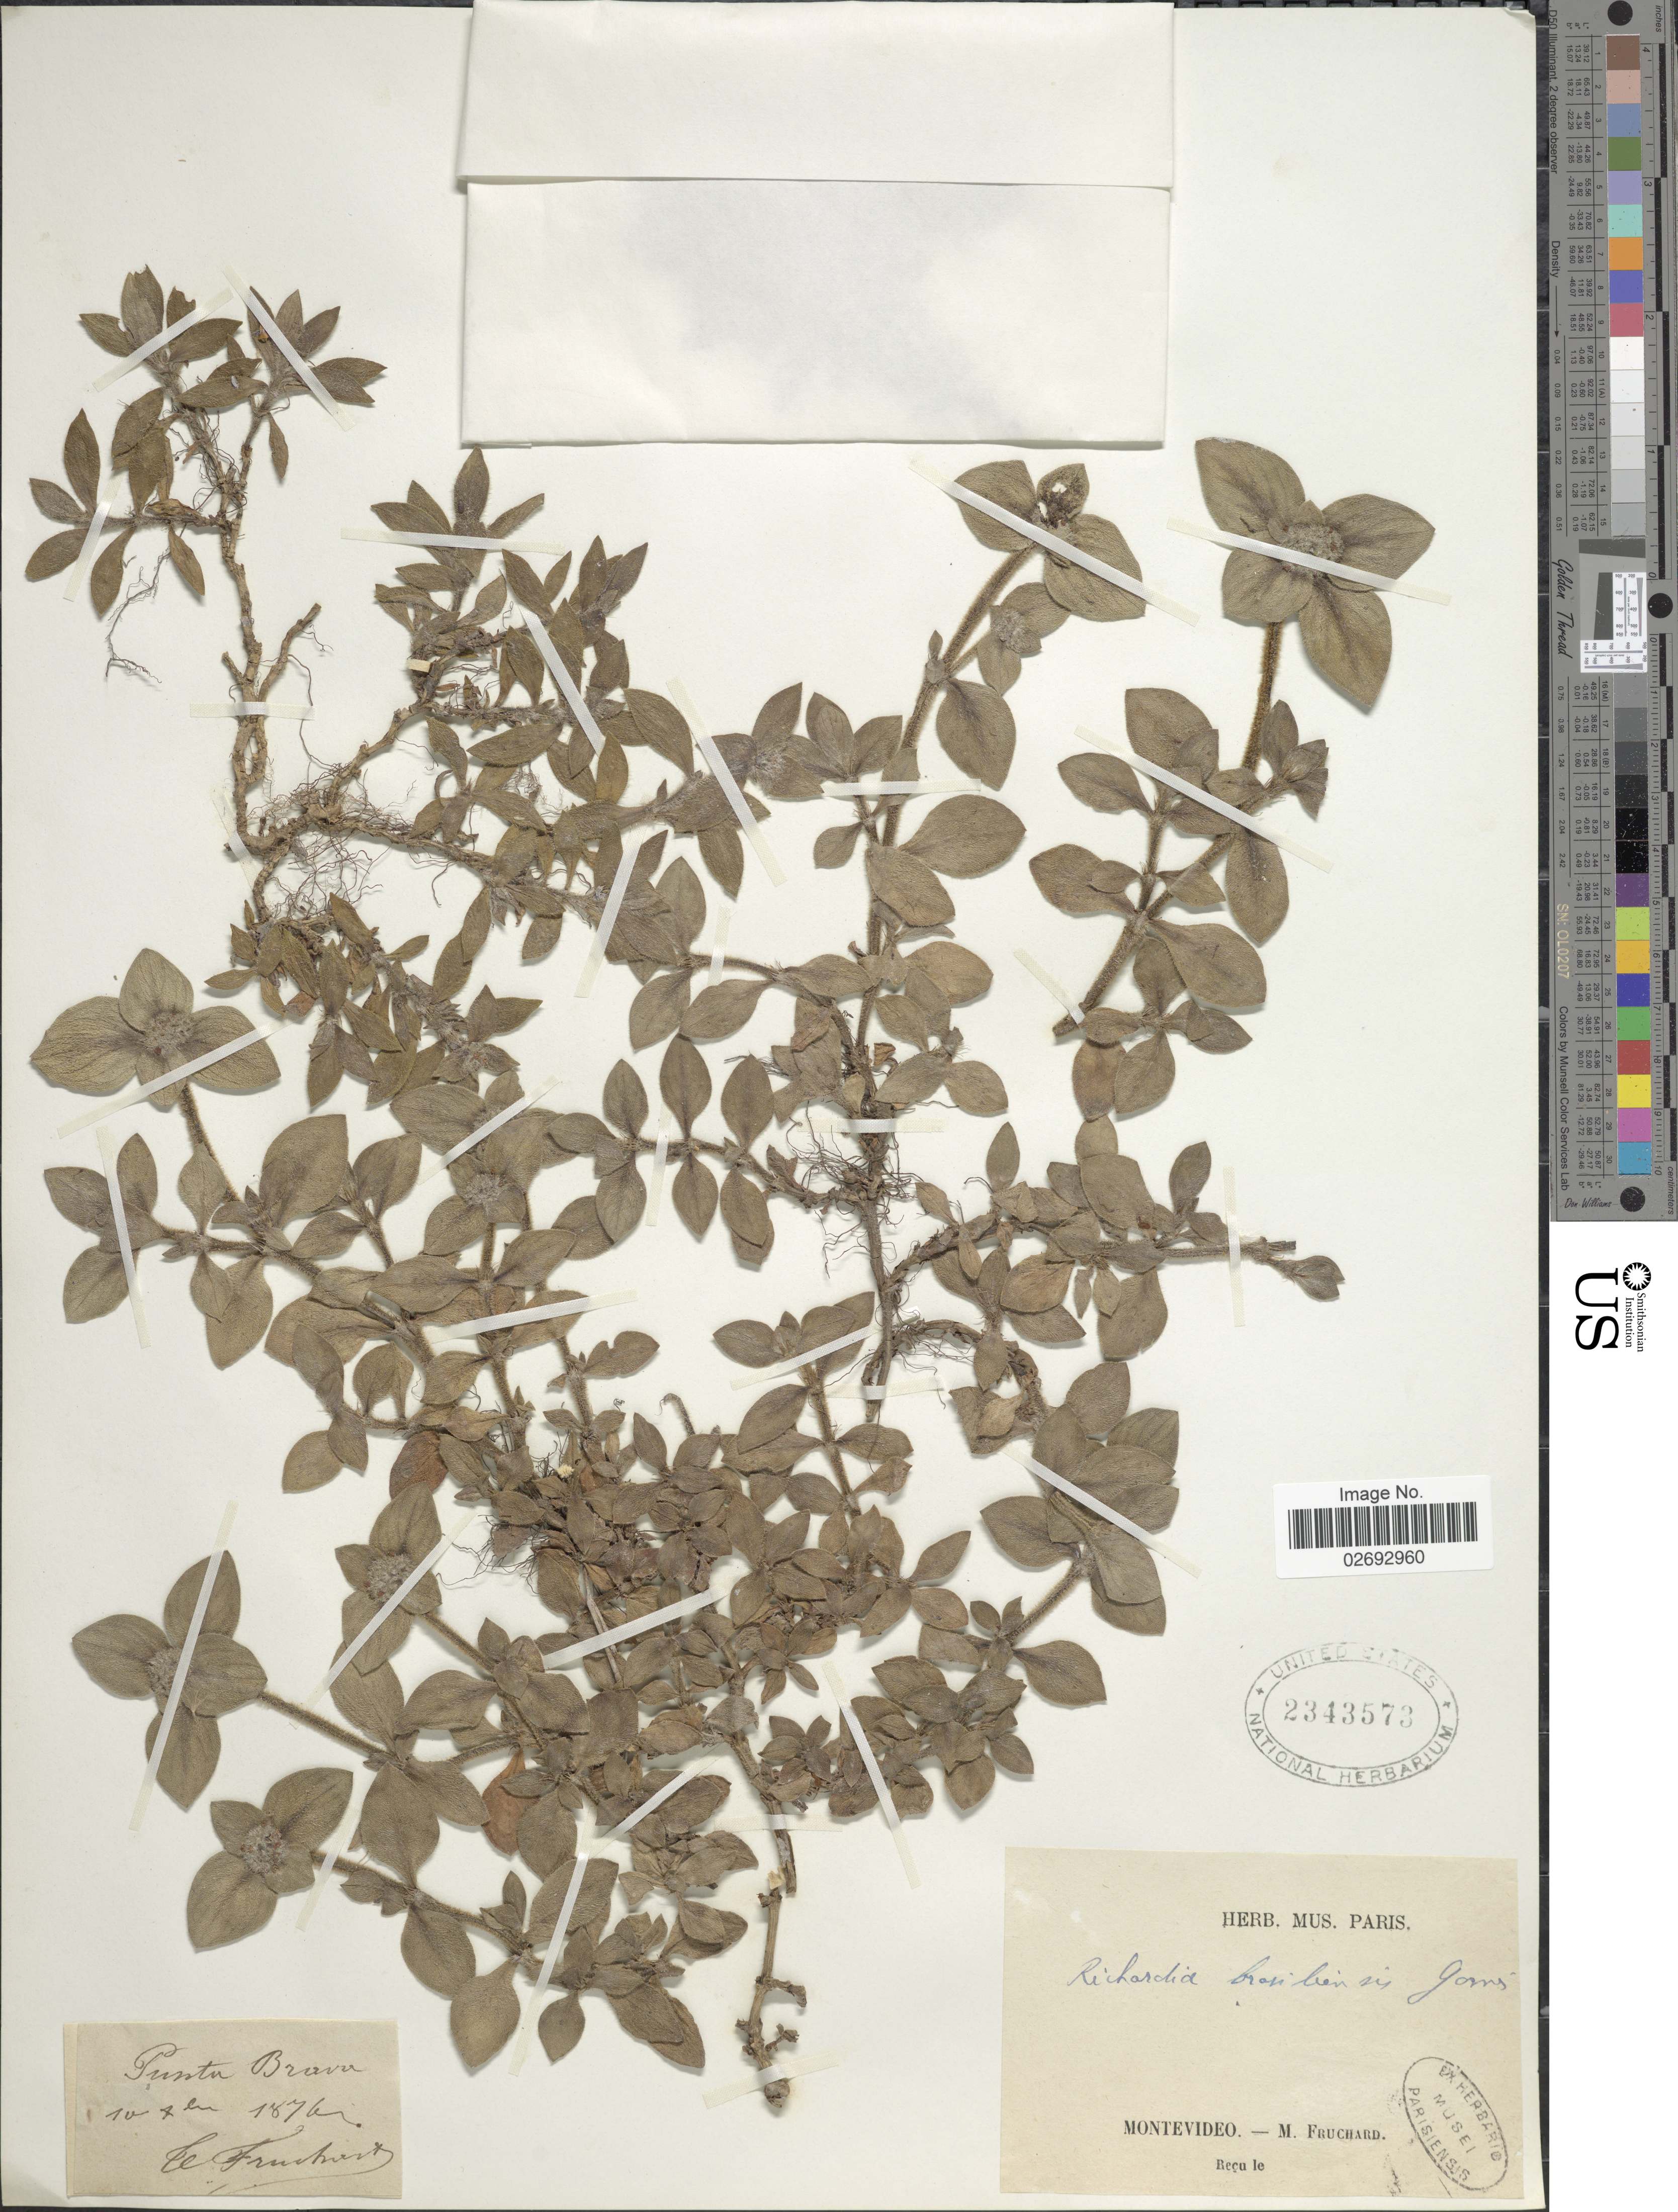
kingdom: Plantae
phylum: Tracheophyta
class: Magnoliopsida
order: Gentianales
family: Rubiaceae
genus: Richardia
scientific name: Richardia brasiliensis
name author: Gomes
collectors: M. Fruchard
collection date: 1876-09-10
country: Uruguay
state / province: Montevideo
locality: Puesta Brava.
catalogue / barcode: US 2343573